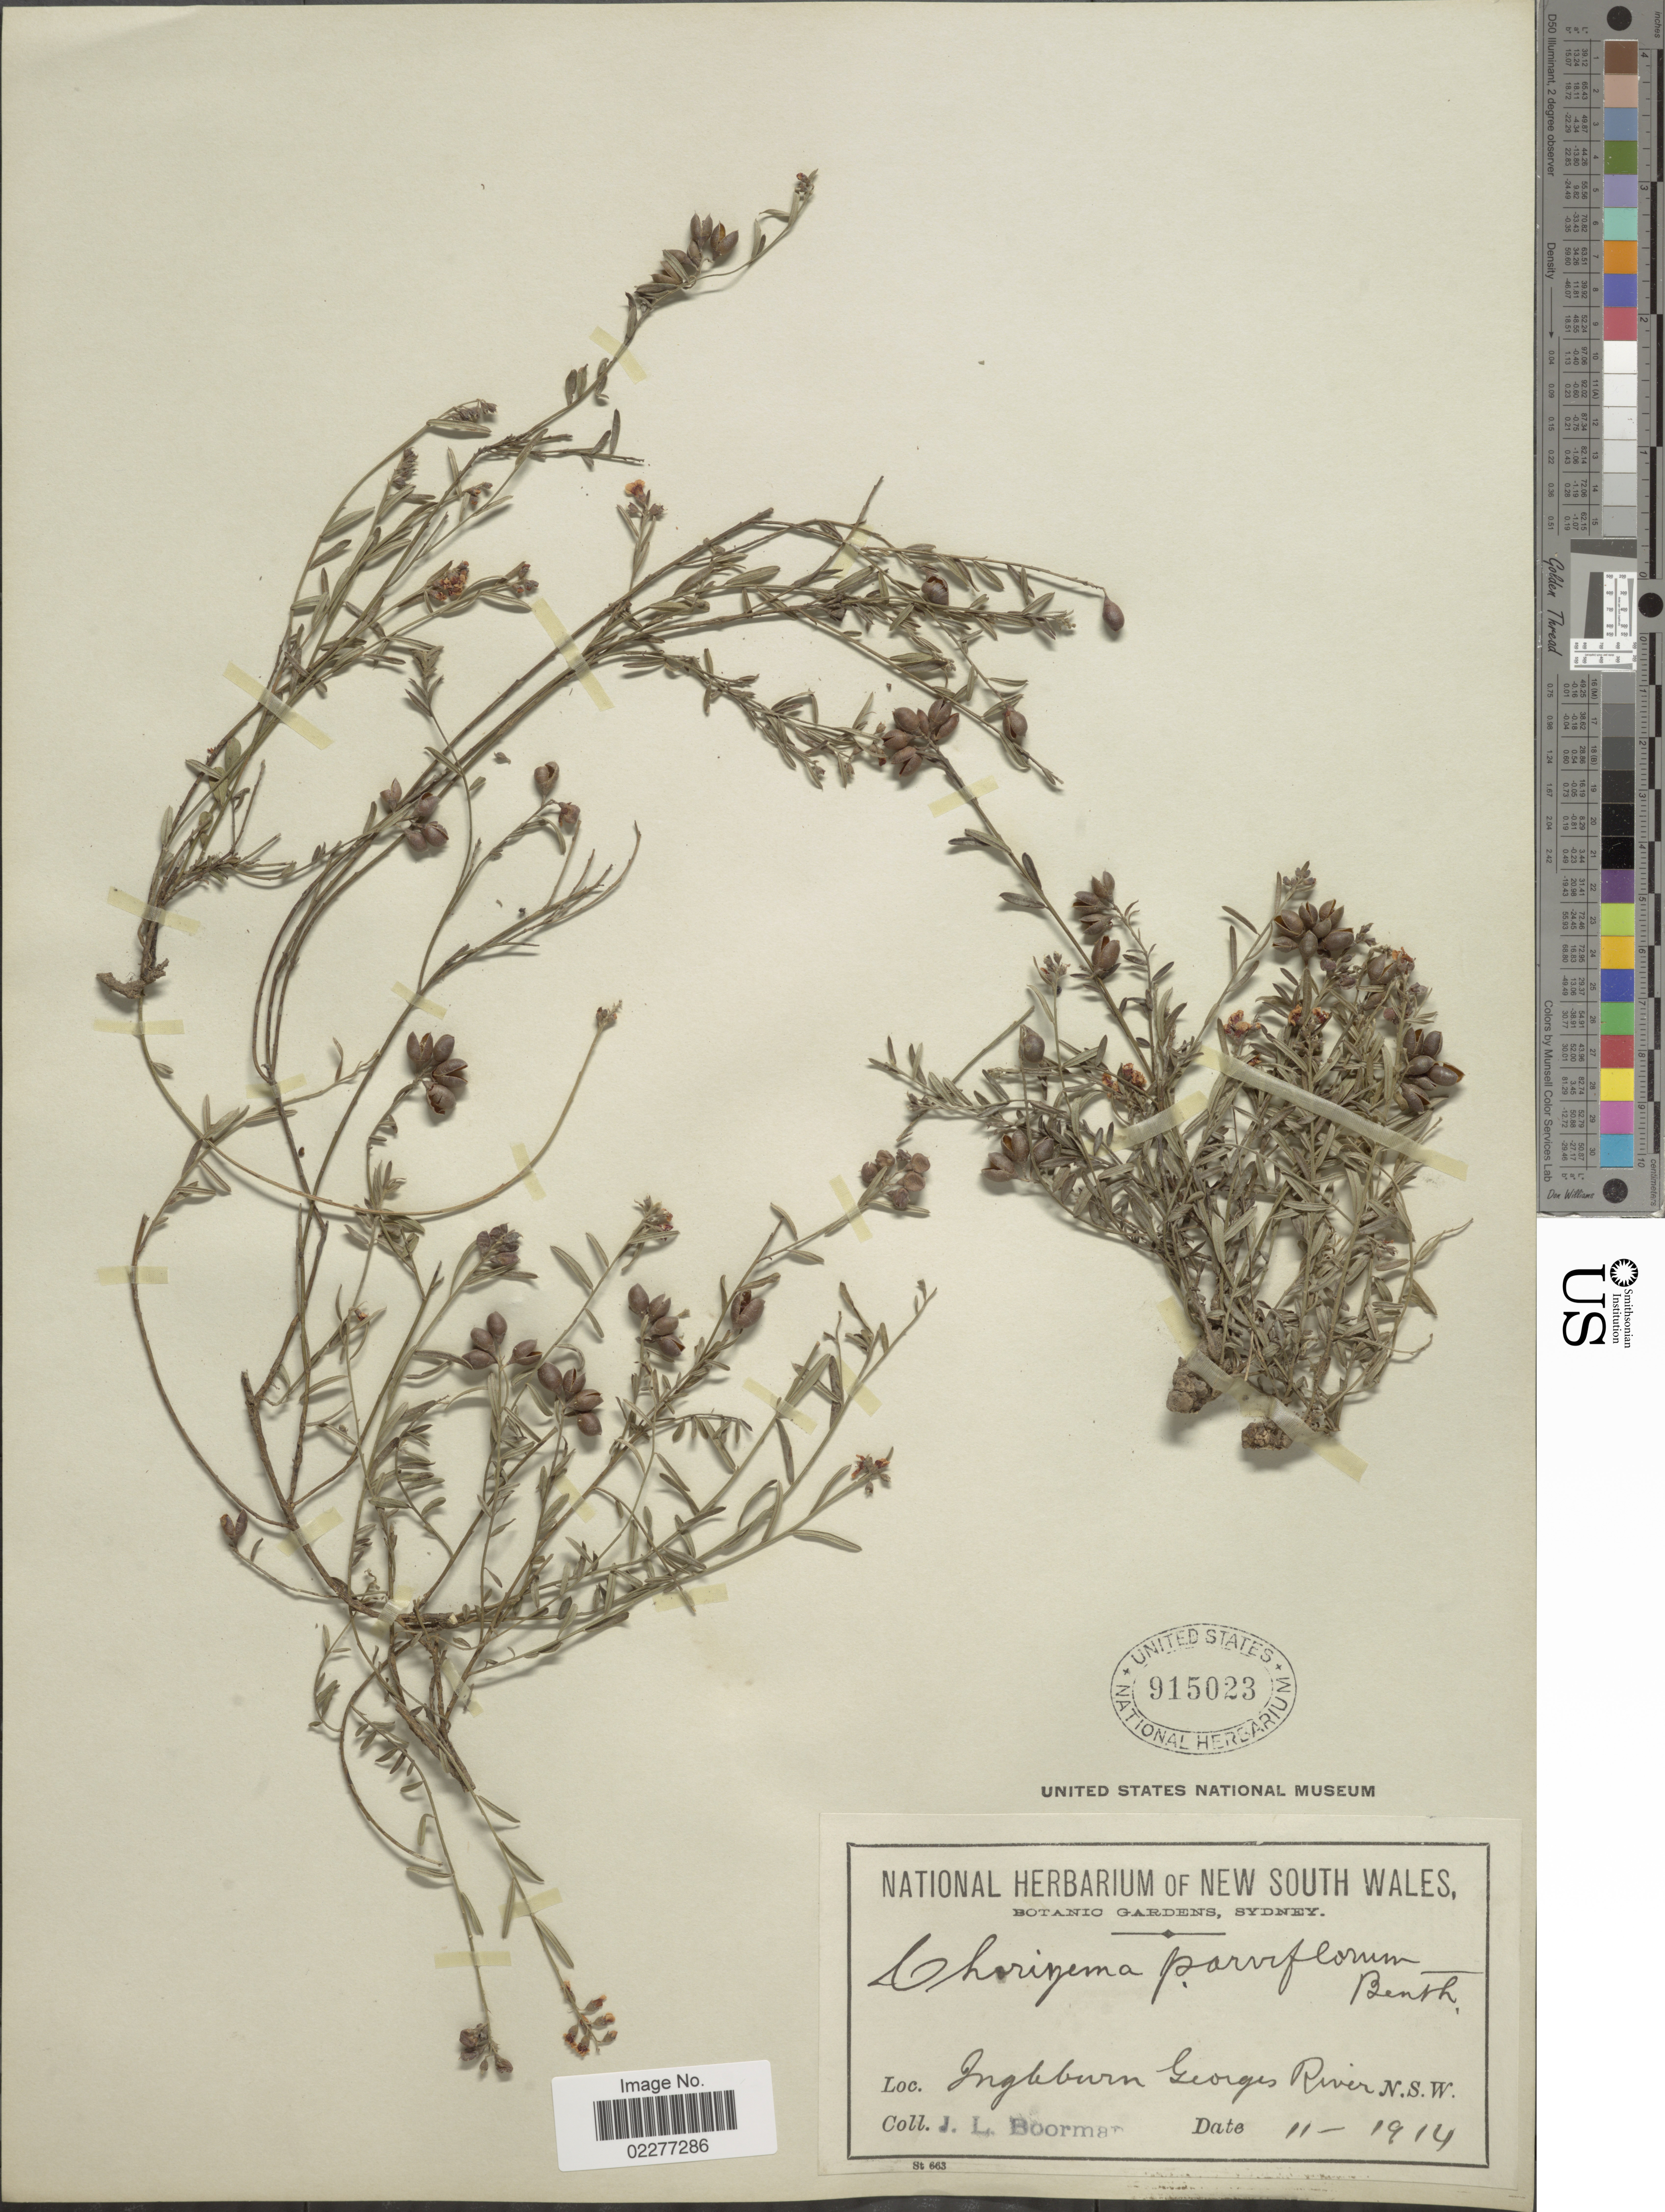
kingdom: Plantae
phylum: Tracheophyta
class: Magnoliopsida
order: Fabales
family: Fabaceae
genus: Chorizema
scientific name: Chorizema parviflorum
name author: Benth.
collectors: J. Boorman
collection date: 1914-11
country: Australia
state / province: New South Wales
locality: Ingleburn Georges River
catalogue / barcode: US 915023